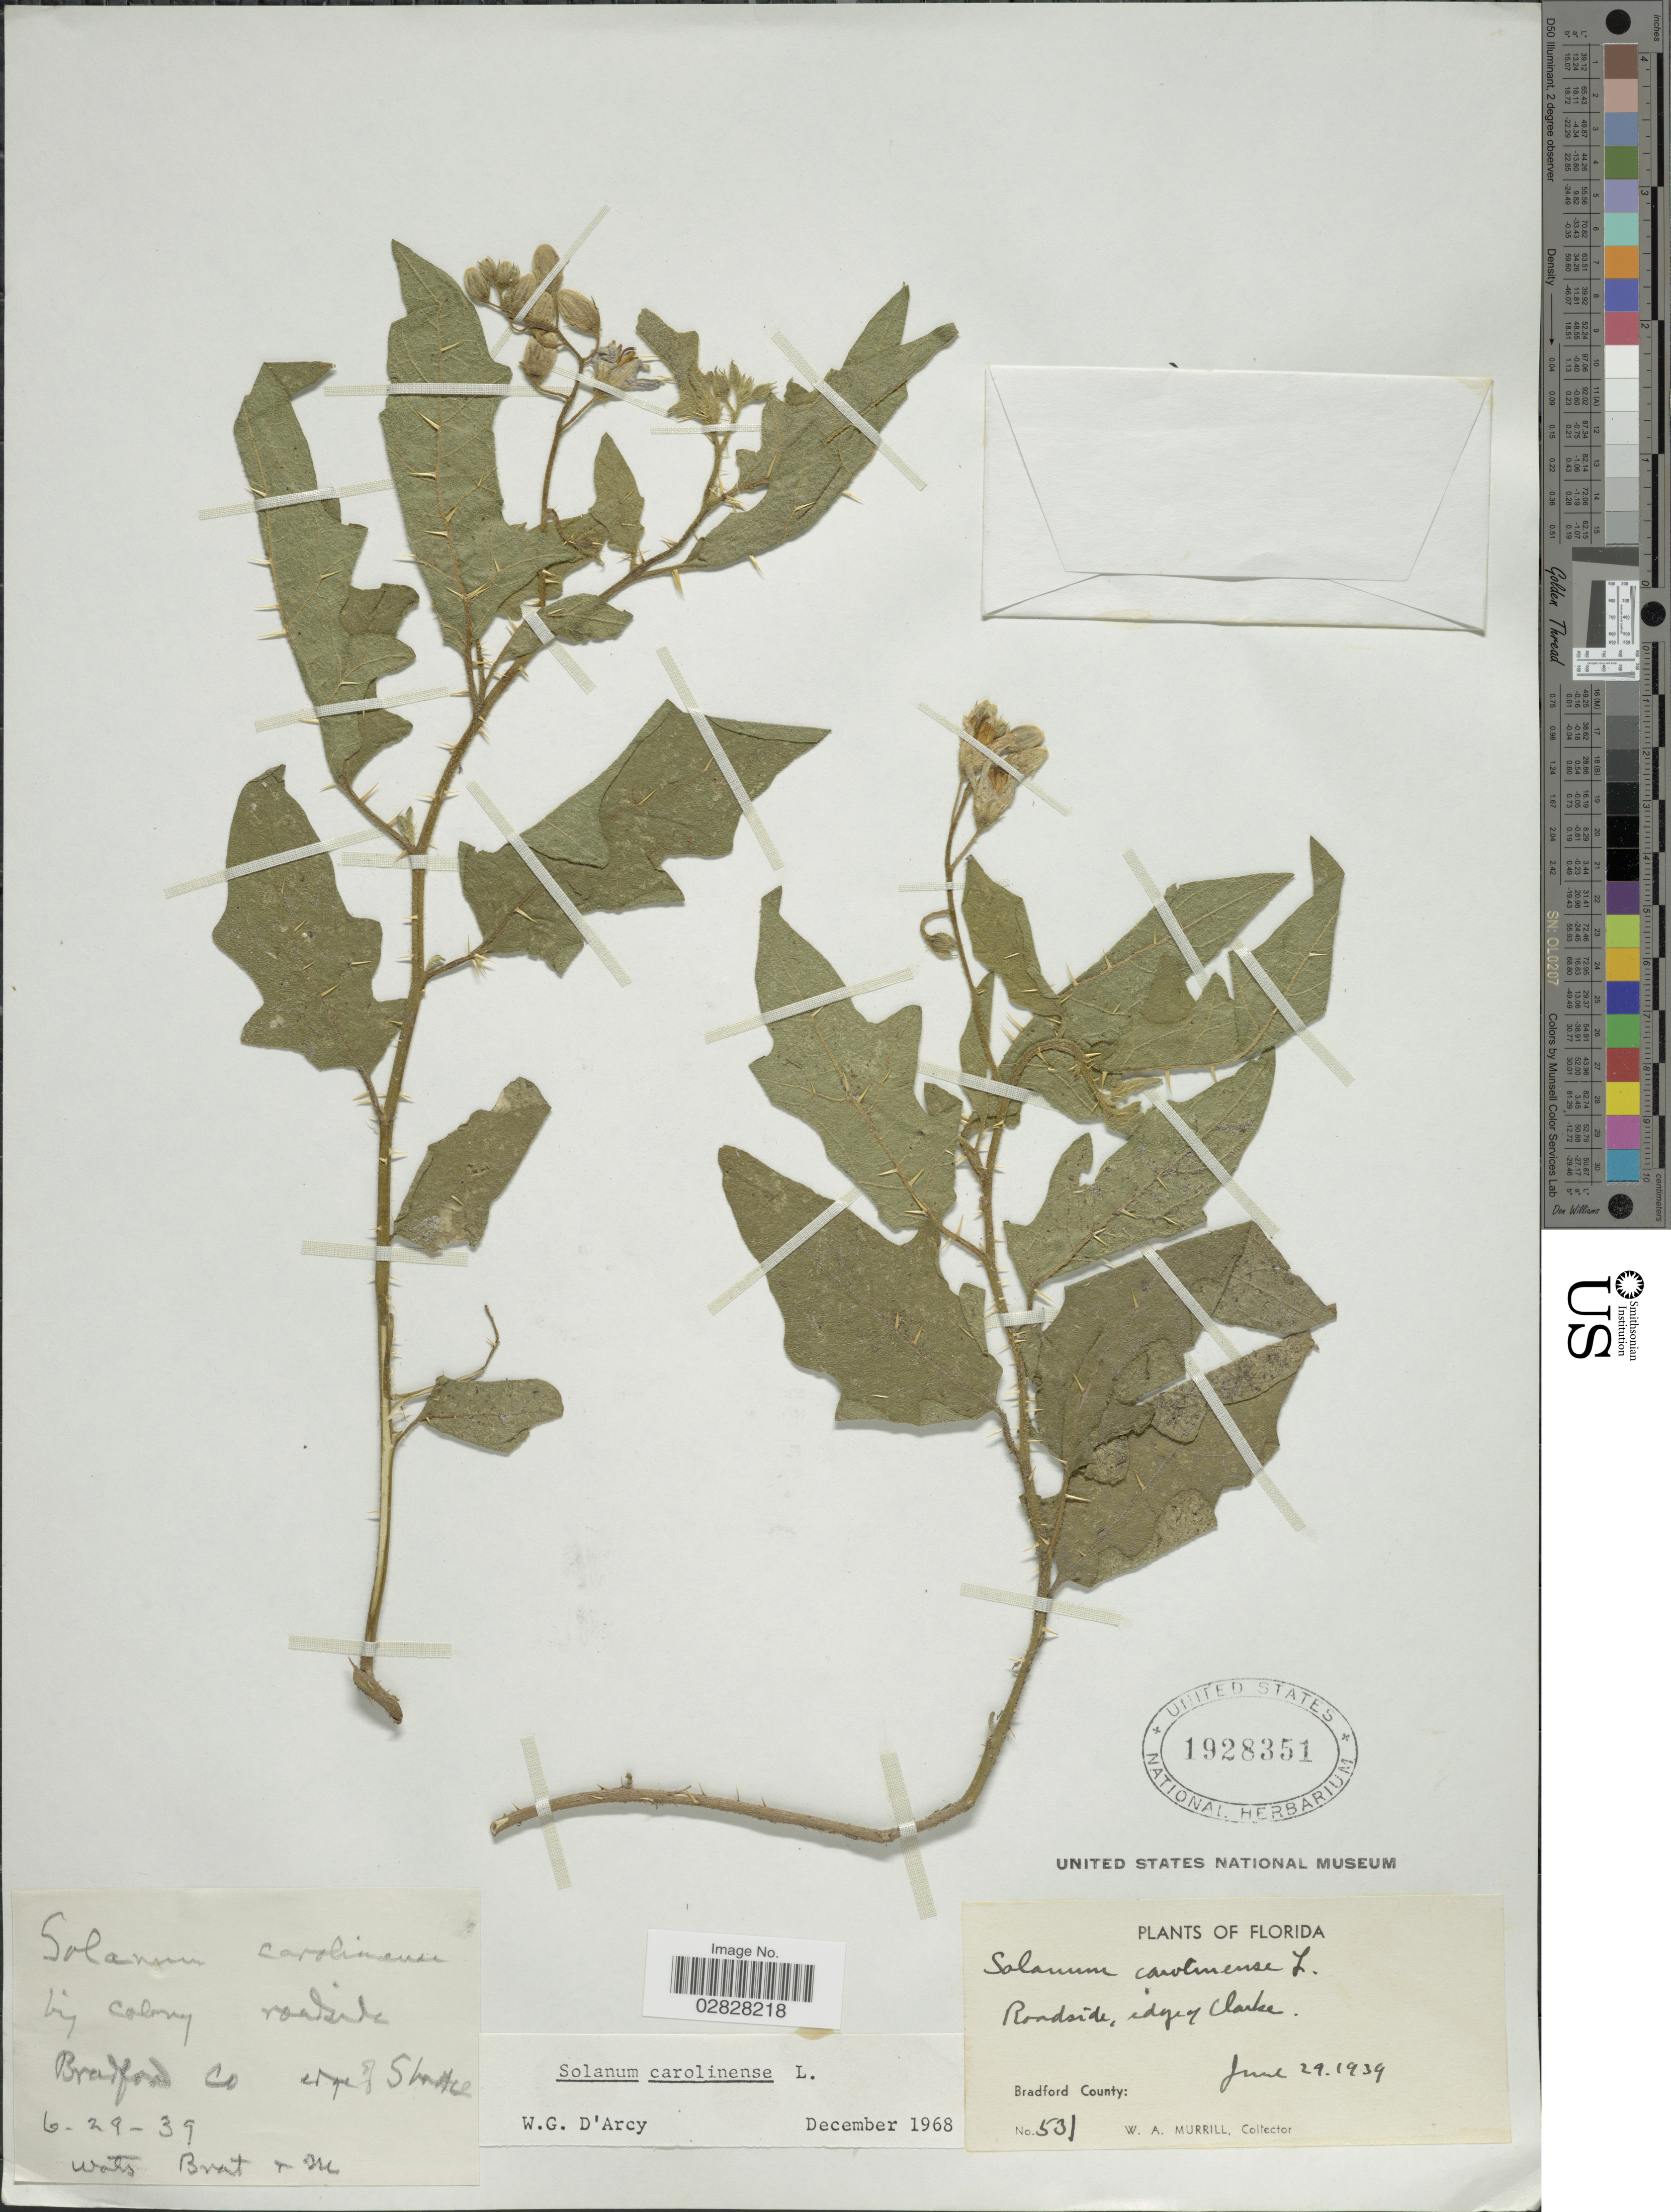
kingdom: Plantae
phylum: Tracheophyta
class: Magnoliopsida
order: Solanales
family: Solanaceae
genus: Solanum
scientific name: Solanum carolinense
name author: L.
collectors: W. A. Murrill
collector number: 531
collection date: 1939-06-29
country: United States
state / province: Florida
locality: Colony roadside. Bradford County, edge of Starke. Roadside, edge of Clarke.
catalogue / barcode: US 1928351